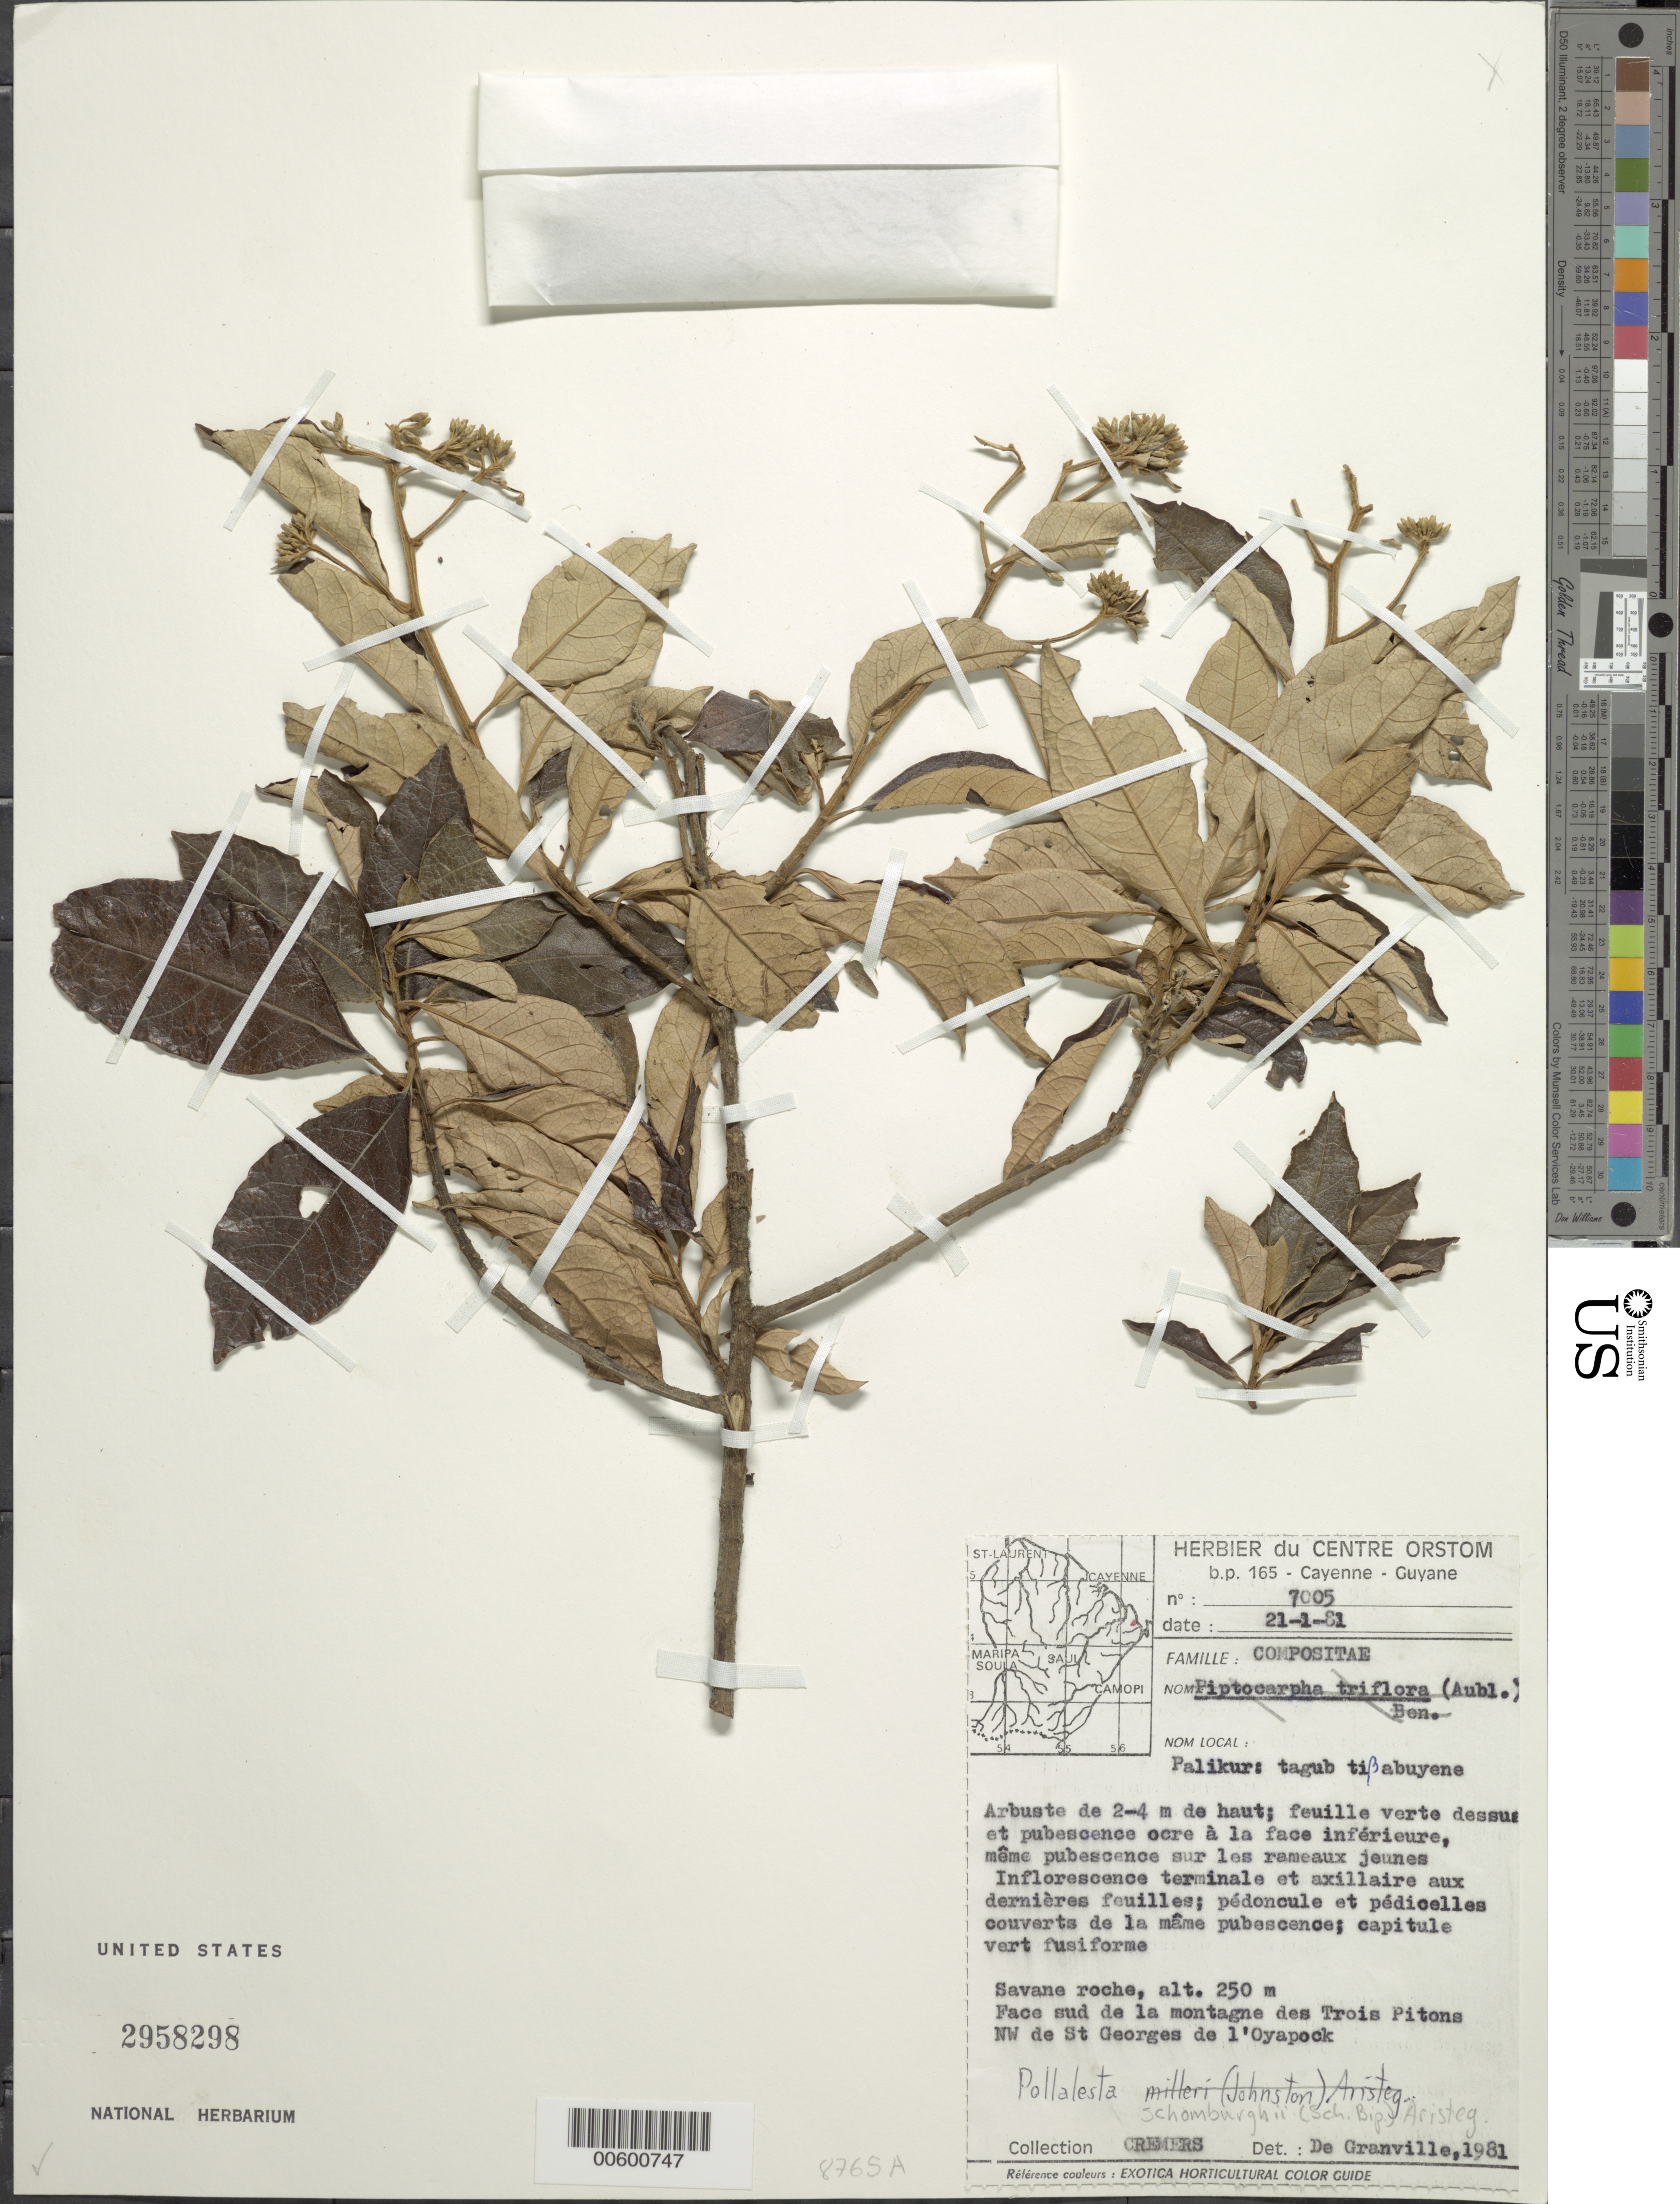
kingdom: Plantae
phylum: Tracheophyta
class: Magnoliopsida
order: Asterales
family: Asteraceae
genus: Piptocoma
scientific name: Piptocoma schomburgkii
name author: (Sch. Bip.) Pruski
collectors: G. Cremers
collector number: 7005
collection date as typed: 21-Jan-81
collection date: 1981-01-21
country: French Guiana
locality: Montagne des Trois Pitons, NW de St. Georges de l'Oyapock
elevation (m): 250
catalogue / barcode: US 2958298